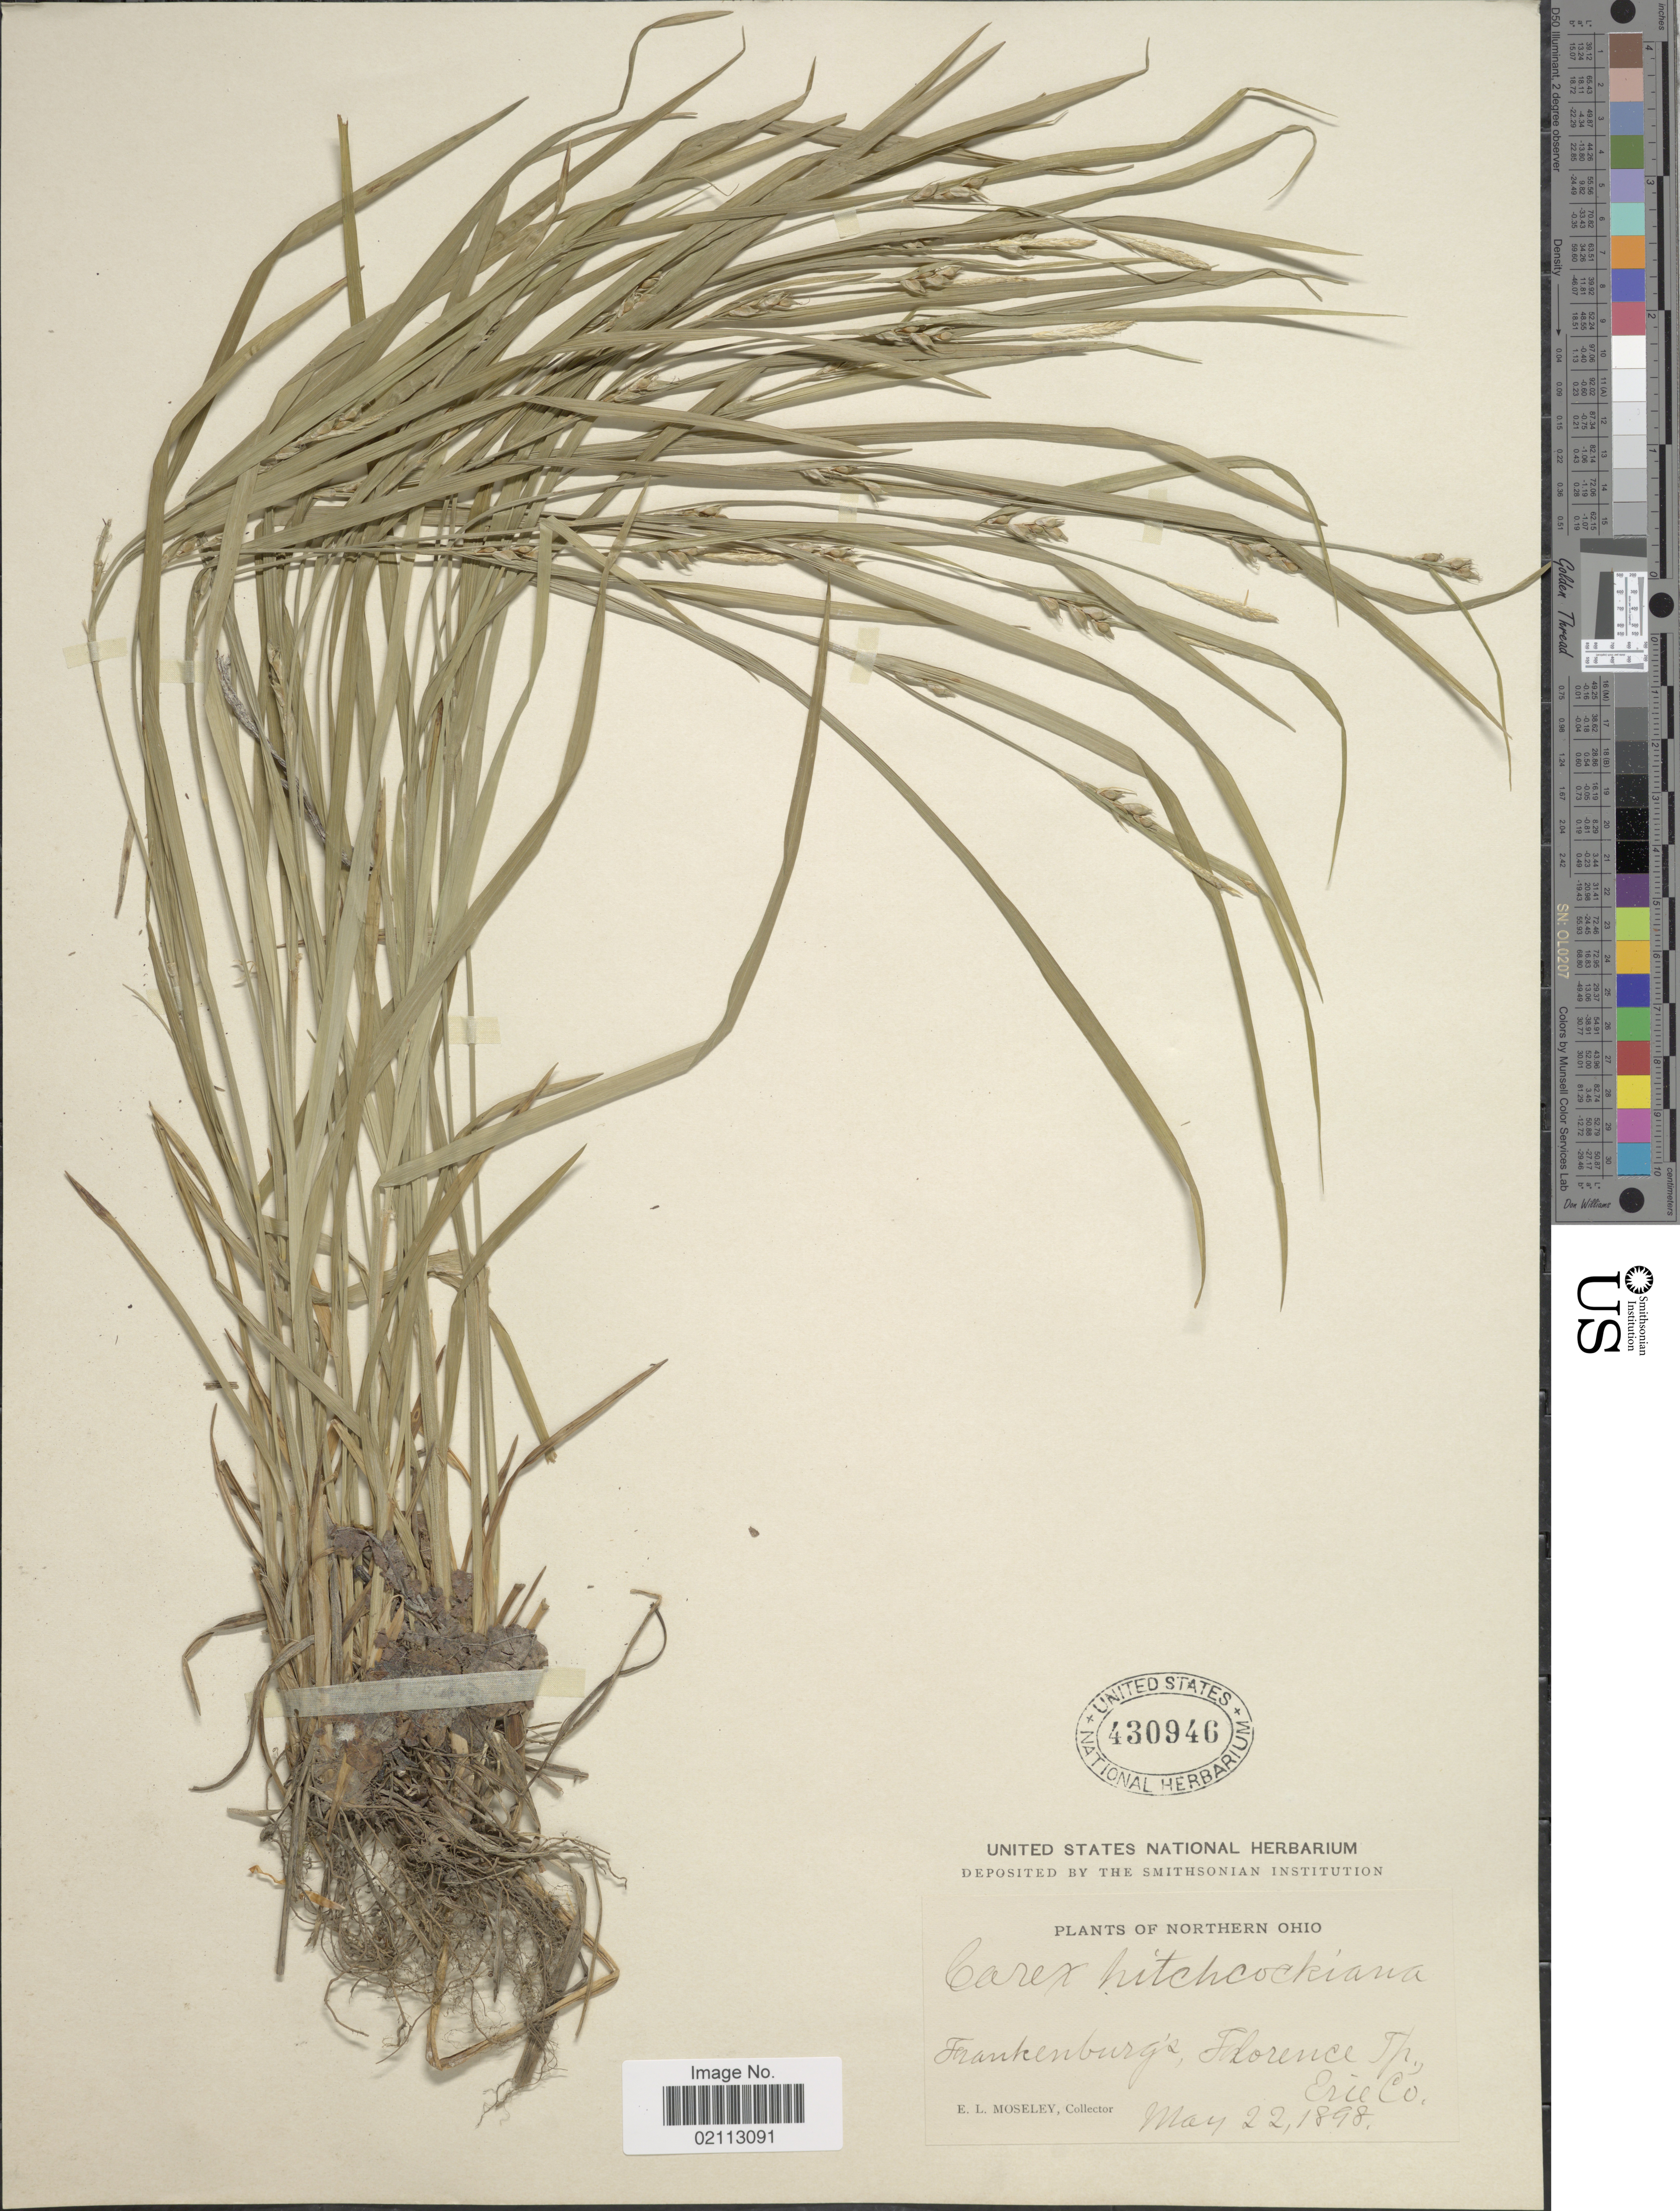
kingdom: Plantae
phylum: Tracheophyta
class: Liliopsida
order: Poales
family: Cyperaceae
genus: Carex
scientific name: Carex hitchcockiana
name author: Dewey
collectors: E. Moseley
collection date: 1898-05-22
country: United States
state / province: Ohio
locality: Northern Ohio. Frankenburg's, Florence Tp., Erie Co.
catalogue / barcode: US 430946